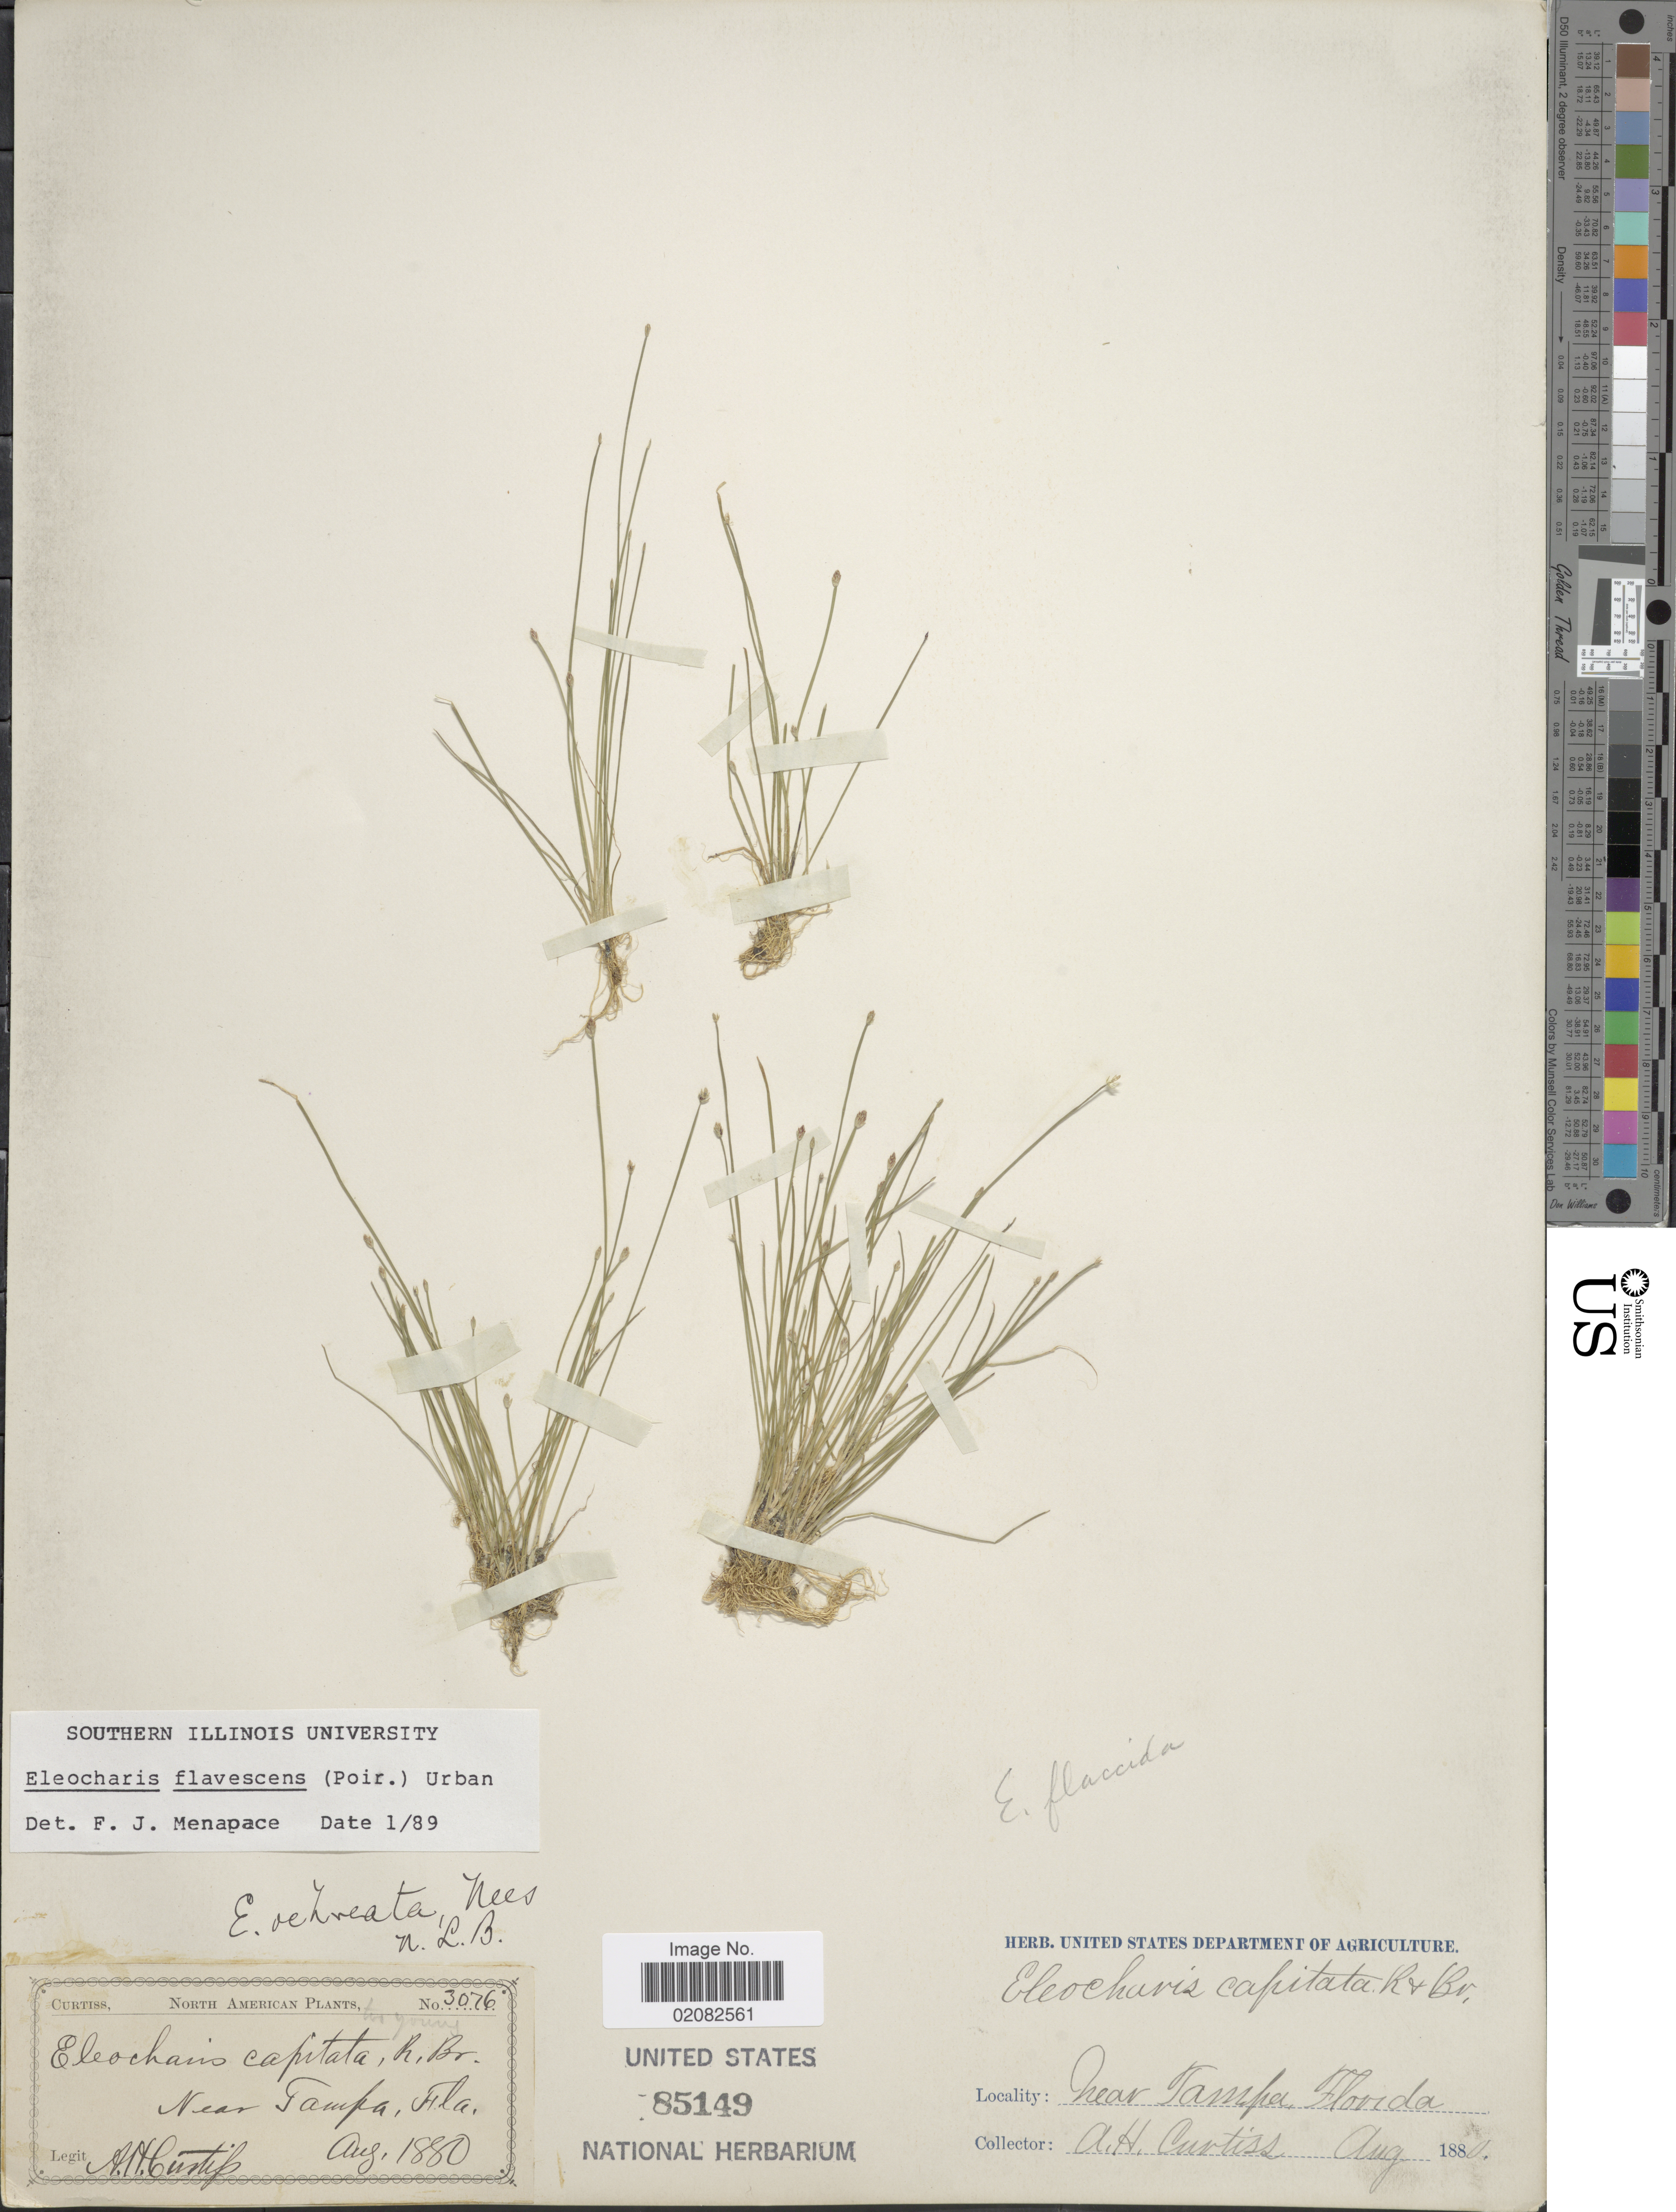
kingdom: Plantae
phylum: Tracheophyta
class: Liliopsida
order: Poales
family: Cyperaceae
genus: Eleocharis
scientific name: Eleocharis flavescens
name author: (Poir.) Urb.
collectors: A. H. Curtiss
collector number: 3076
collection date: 1880-08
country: United States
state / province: Florida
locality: Near Tampa, Fla.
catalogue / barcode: US 85149